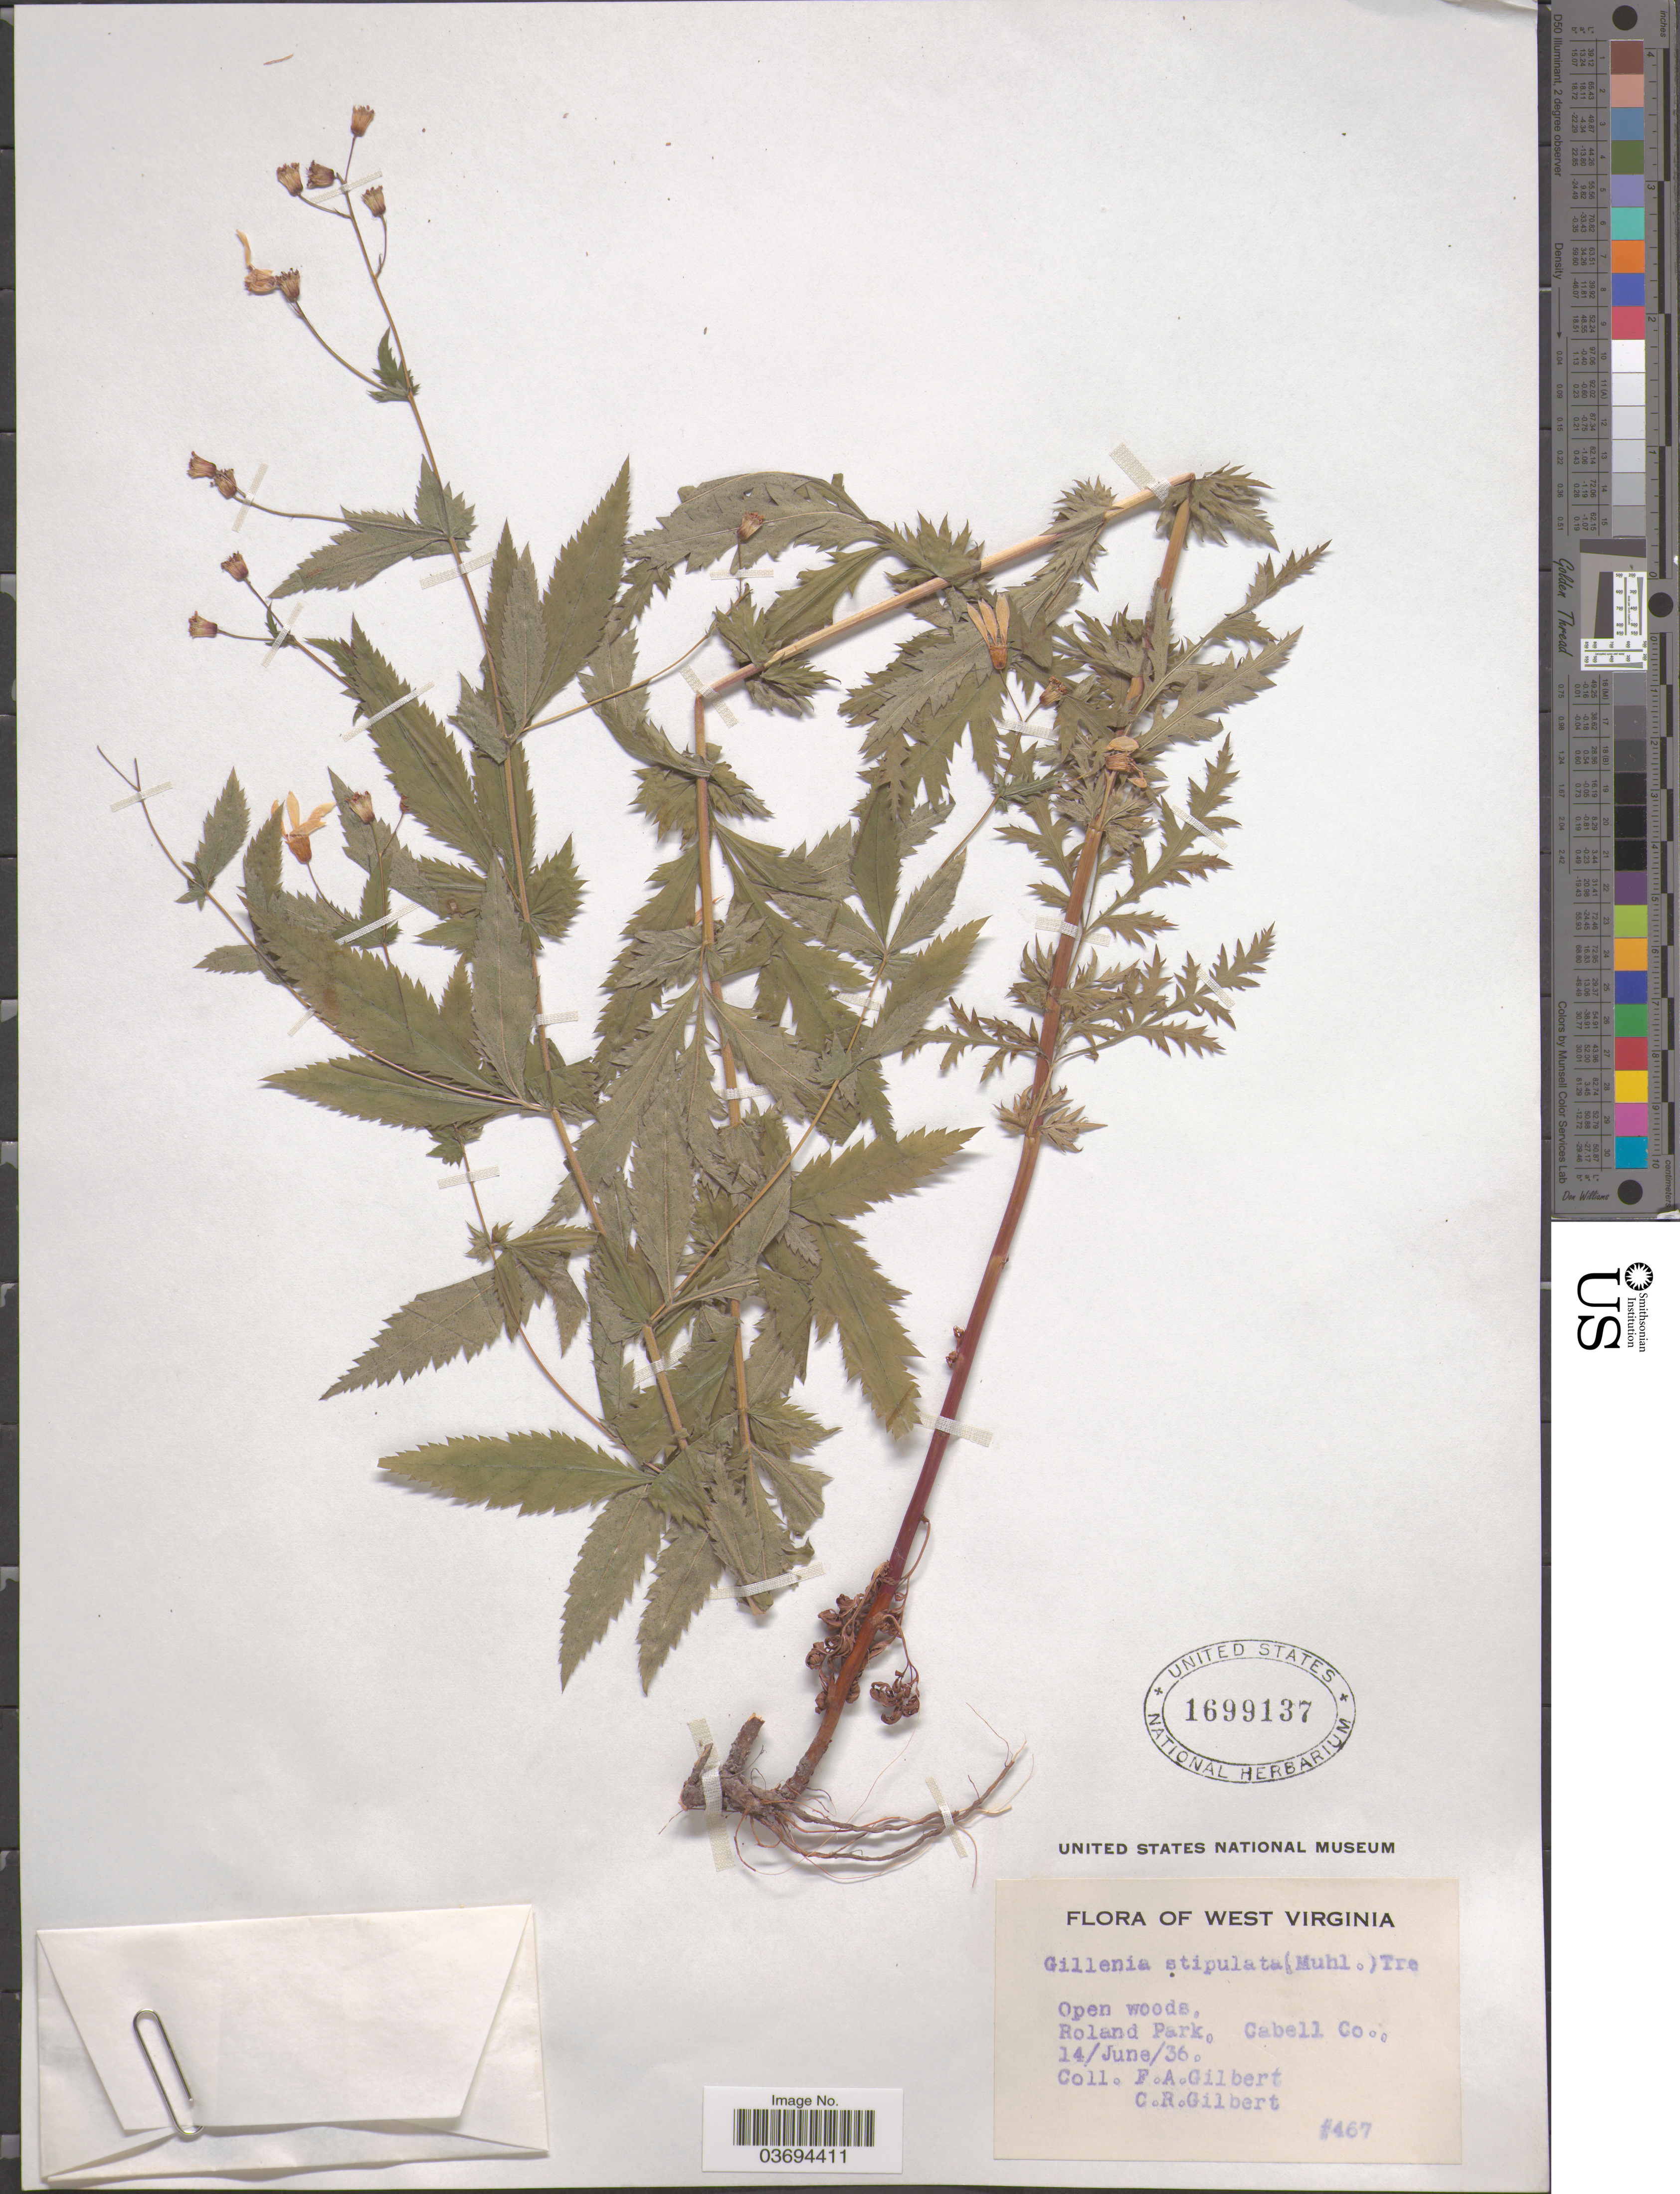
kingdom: Plantae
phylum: Tracheophyta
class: Magnoliopsida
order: Rosales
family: Rosaceae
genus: Gillenia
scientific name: Gillenia stipulata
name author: (Muhl. ex Willd.) Nutt.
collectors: F. A. Gilbert & C. Gilbert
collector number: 467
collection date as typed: Transcribed d/m/y: 14/6/36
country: United States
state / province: West Virginia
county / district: Cabell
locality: Roland Park, Cabell Co.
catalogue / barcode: US 1699137